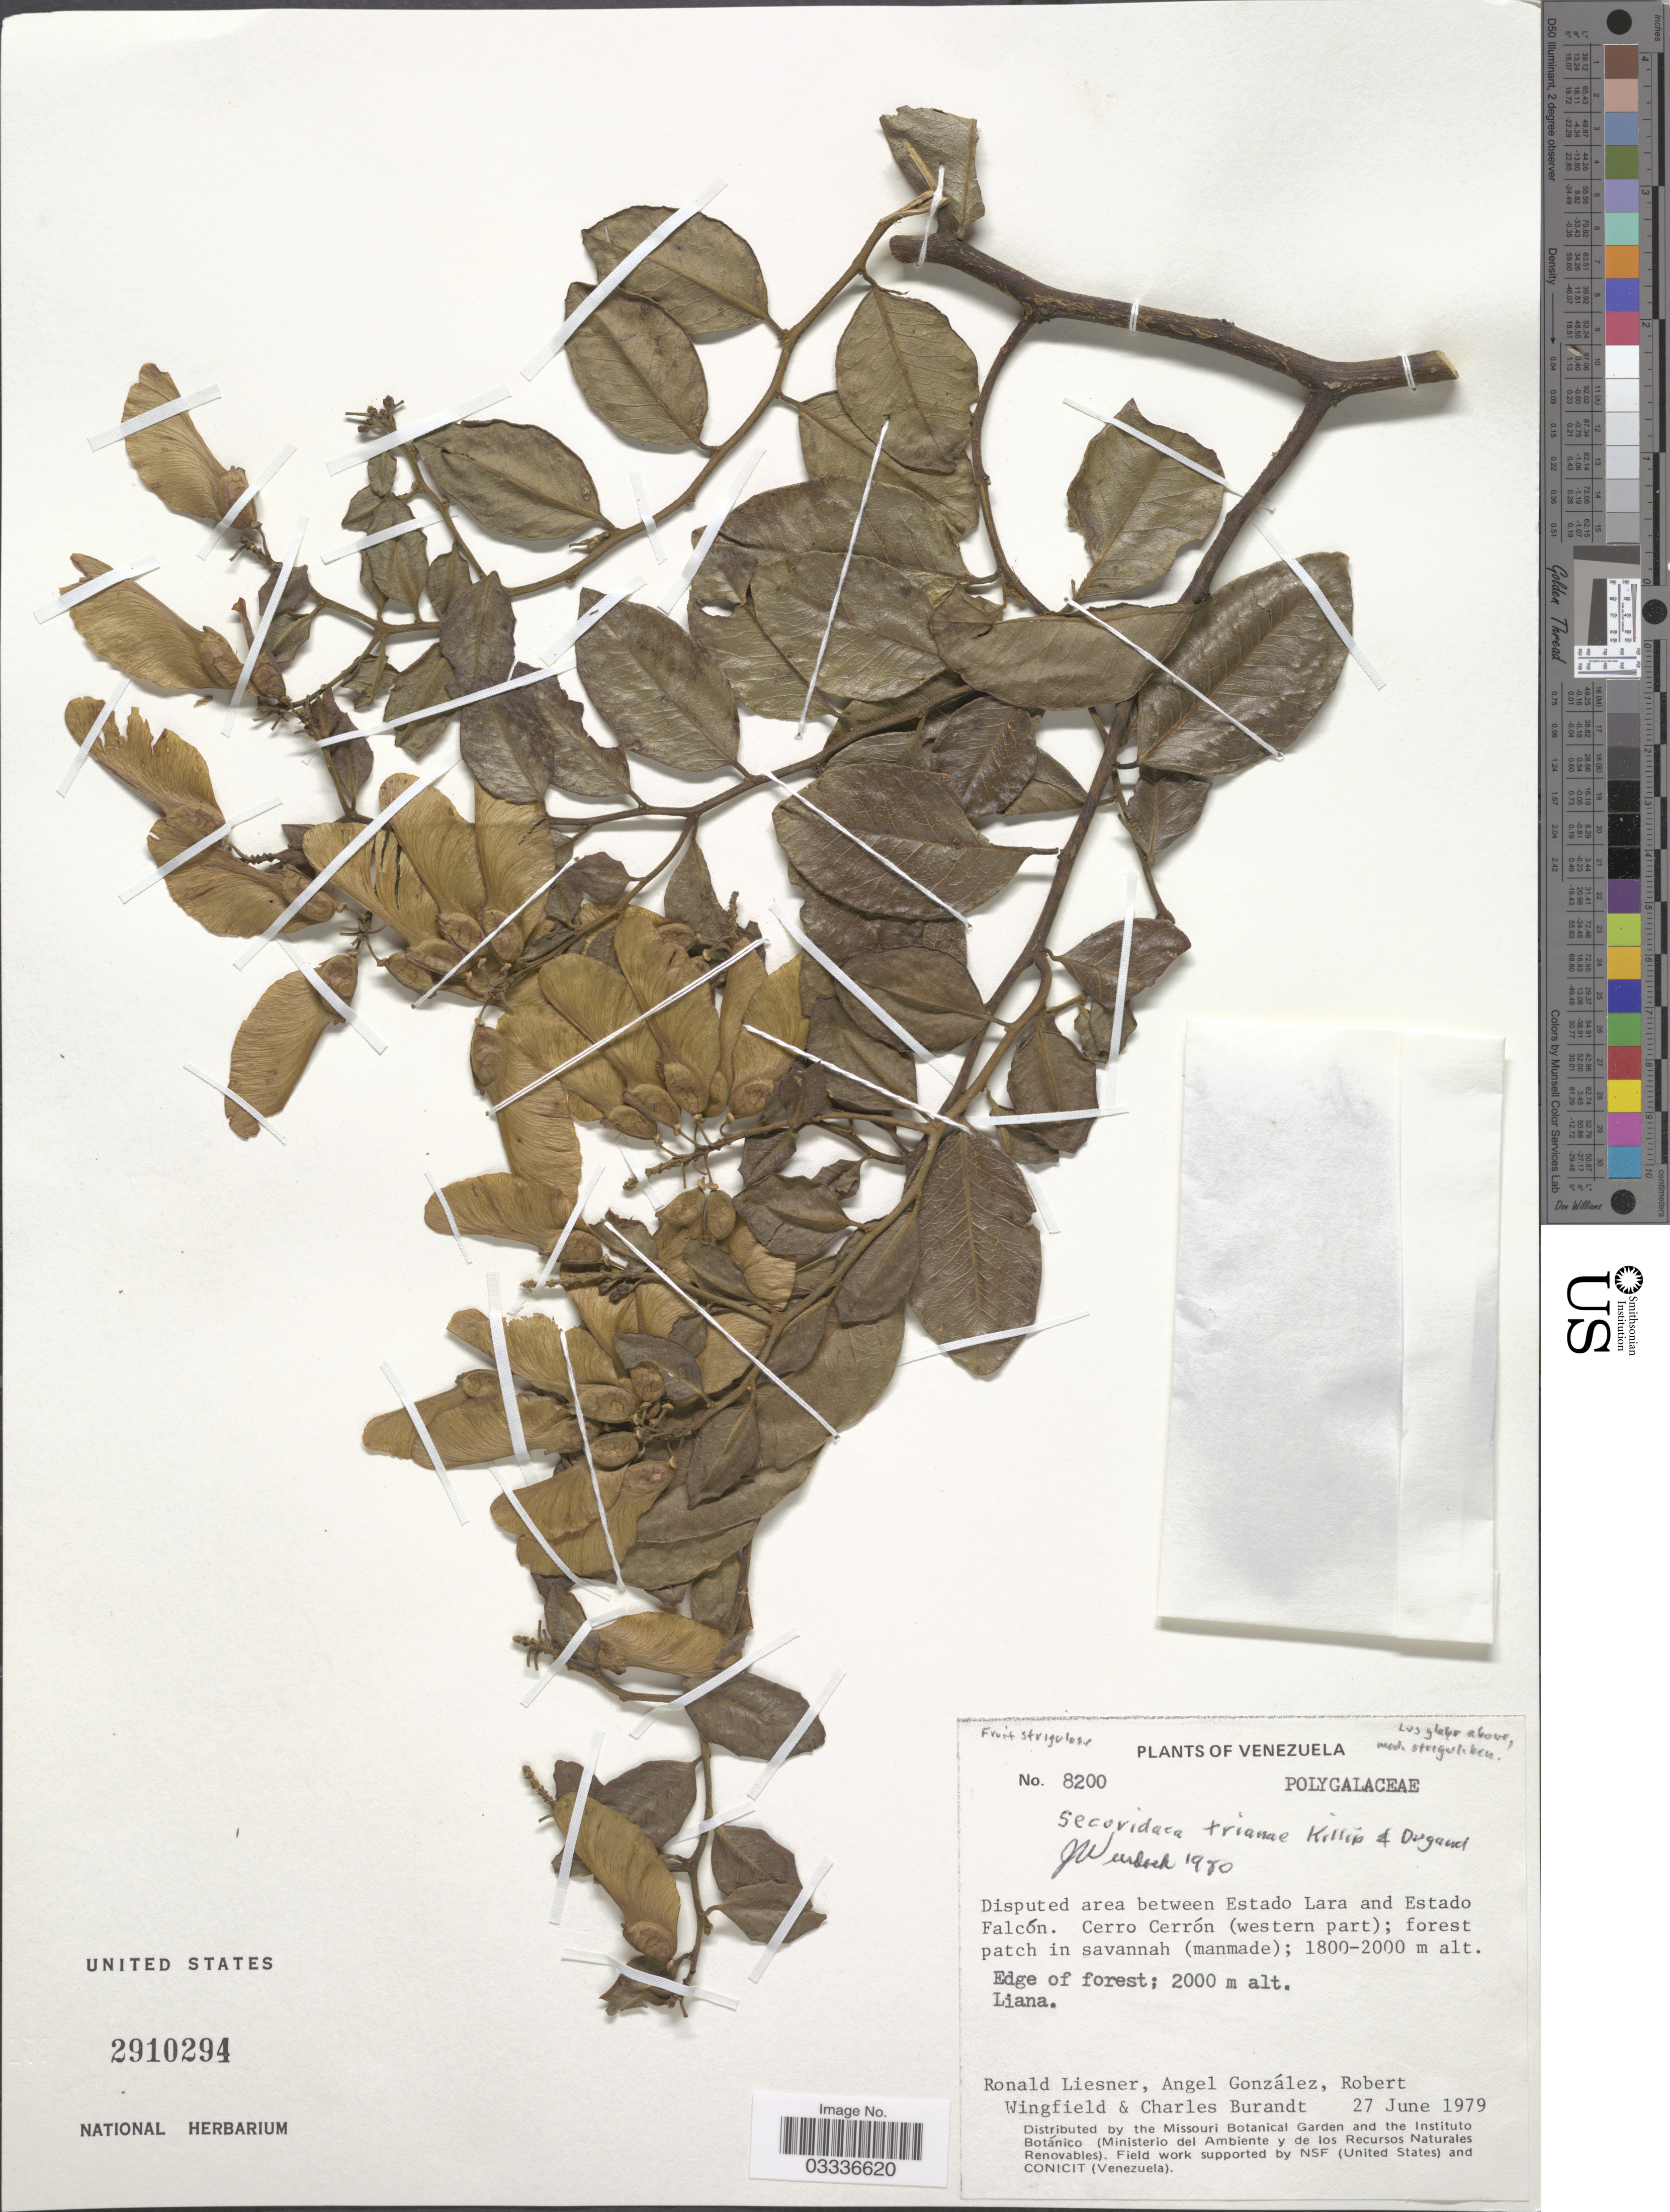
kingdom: Plantae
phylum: Tracheophyta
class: Magnoliopsida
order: Fabales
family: Polygalaceae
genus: Securidaca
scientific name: Securidaca trianae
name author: Killip & Dugand G.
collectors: R. L. Liesner, A. C. González, R. C. Wingfield & C. Burandt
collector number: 8200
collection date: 1979-06-27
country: Venezuela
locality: Disputed area between Estado Lara and Estado Falcón. Cerro Cerrón (western part).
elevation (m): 2000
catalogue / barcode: US 2910294